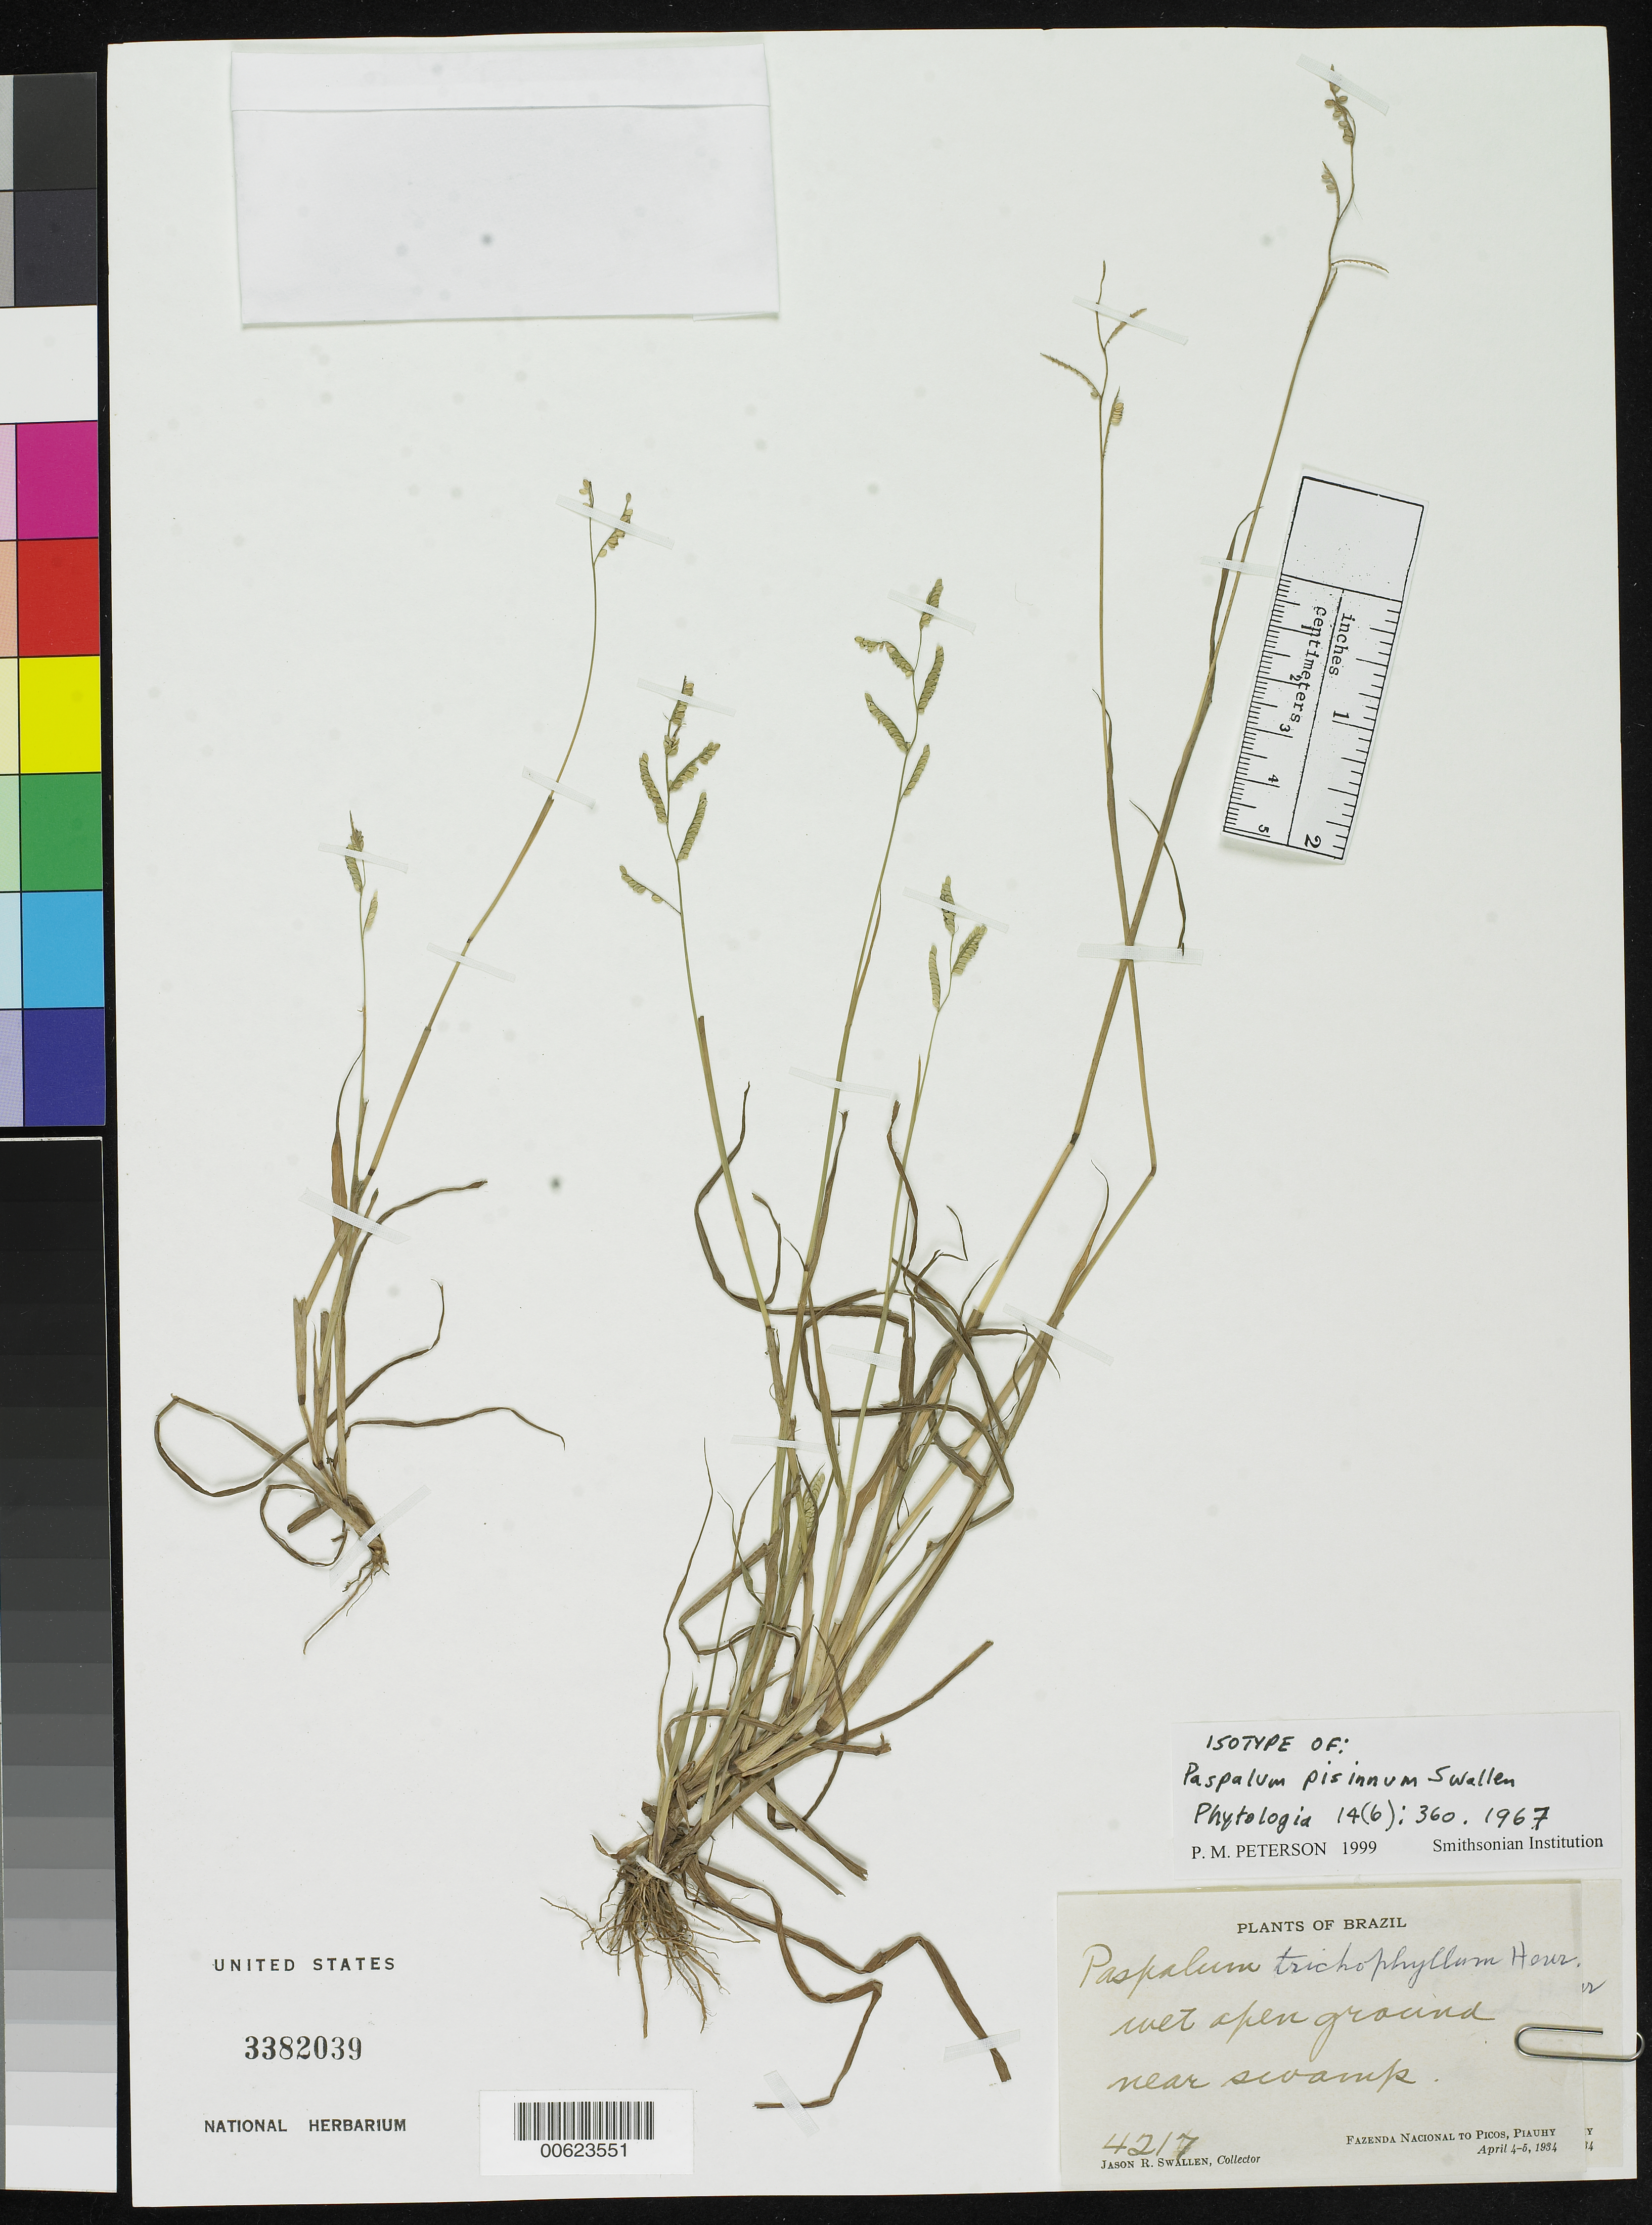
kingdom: Plantae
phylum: Tracheophyta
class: Liliopsida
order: Poales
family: Poaceae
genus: Paspalum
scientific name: Paspalum pisinnum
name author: Swallen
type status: Isotype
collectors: J. R. Swallen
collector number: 4217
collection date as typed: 04 Apr 1934 to 05 Apr 1934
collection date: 1934-04-04/1934-04-05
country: Brazil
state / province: Piauí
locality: Fazenda Nacional to Picos.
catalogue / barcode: US 3382039